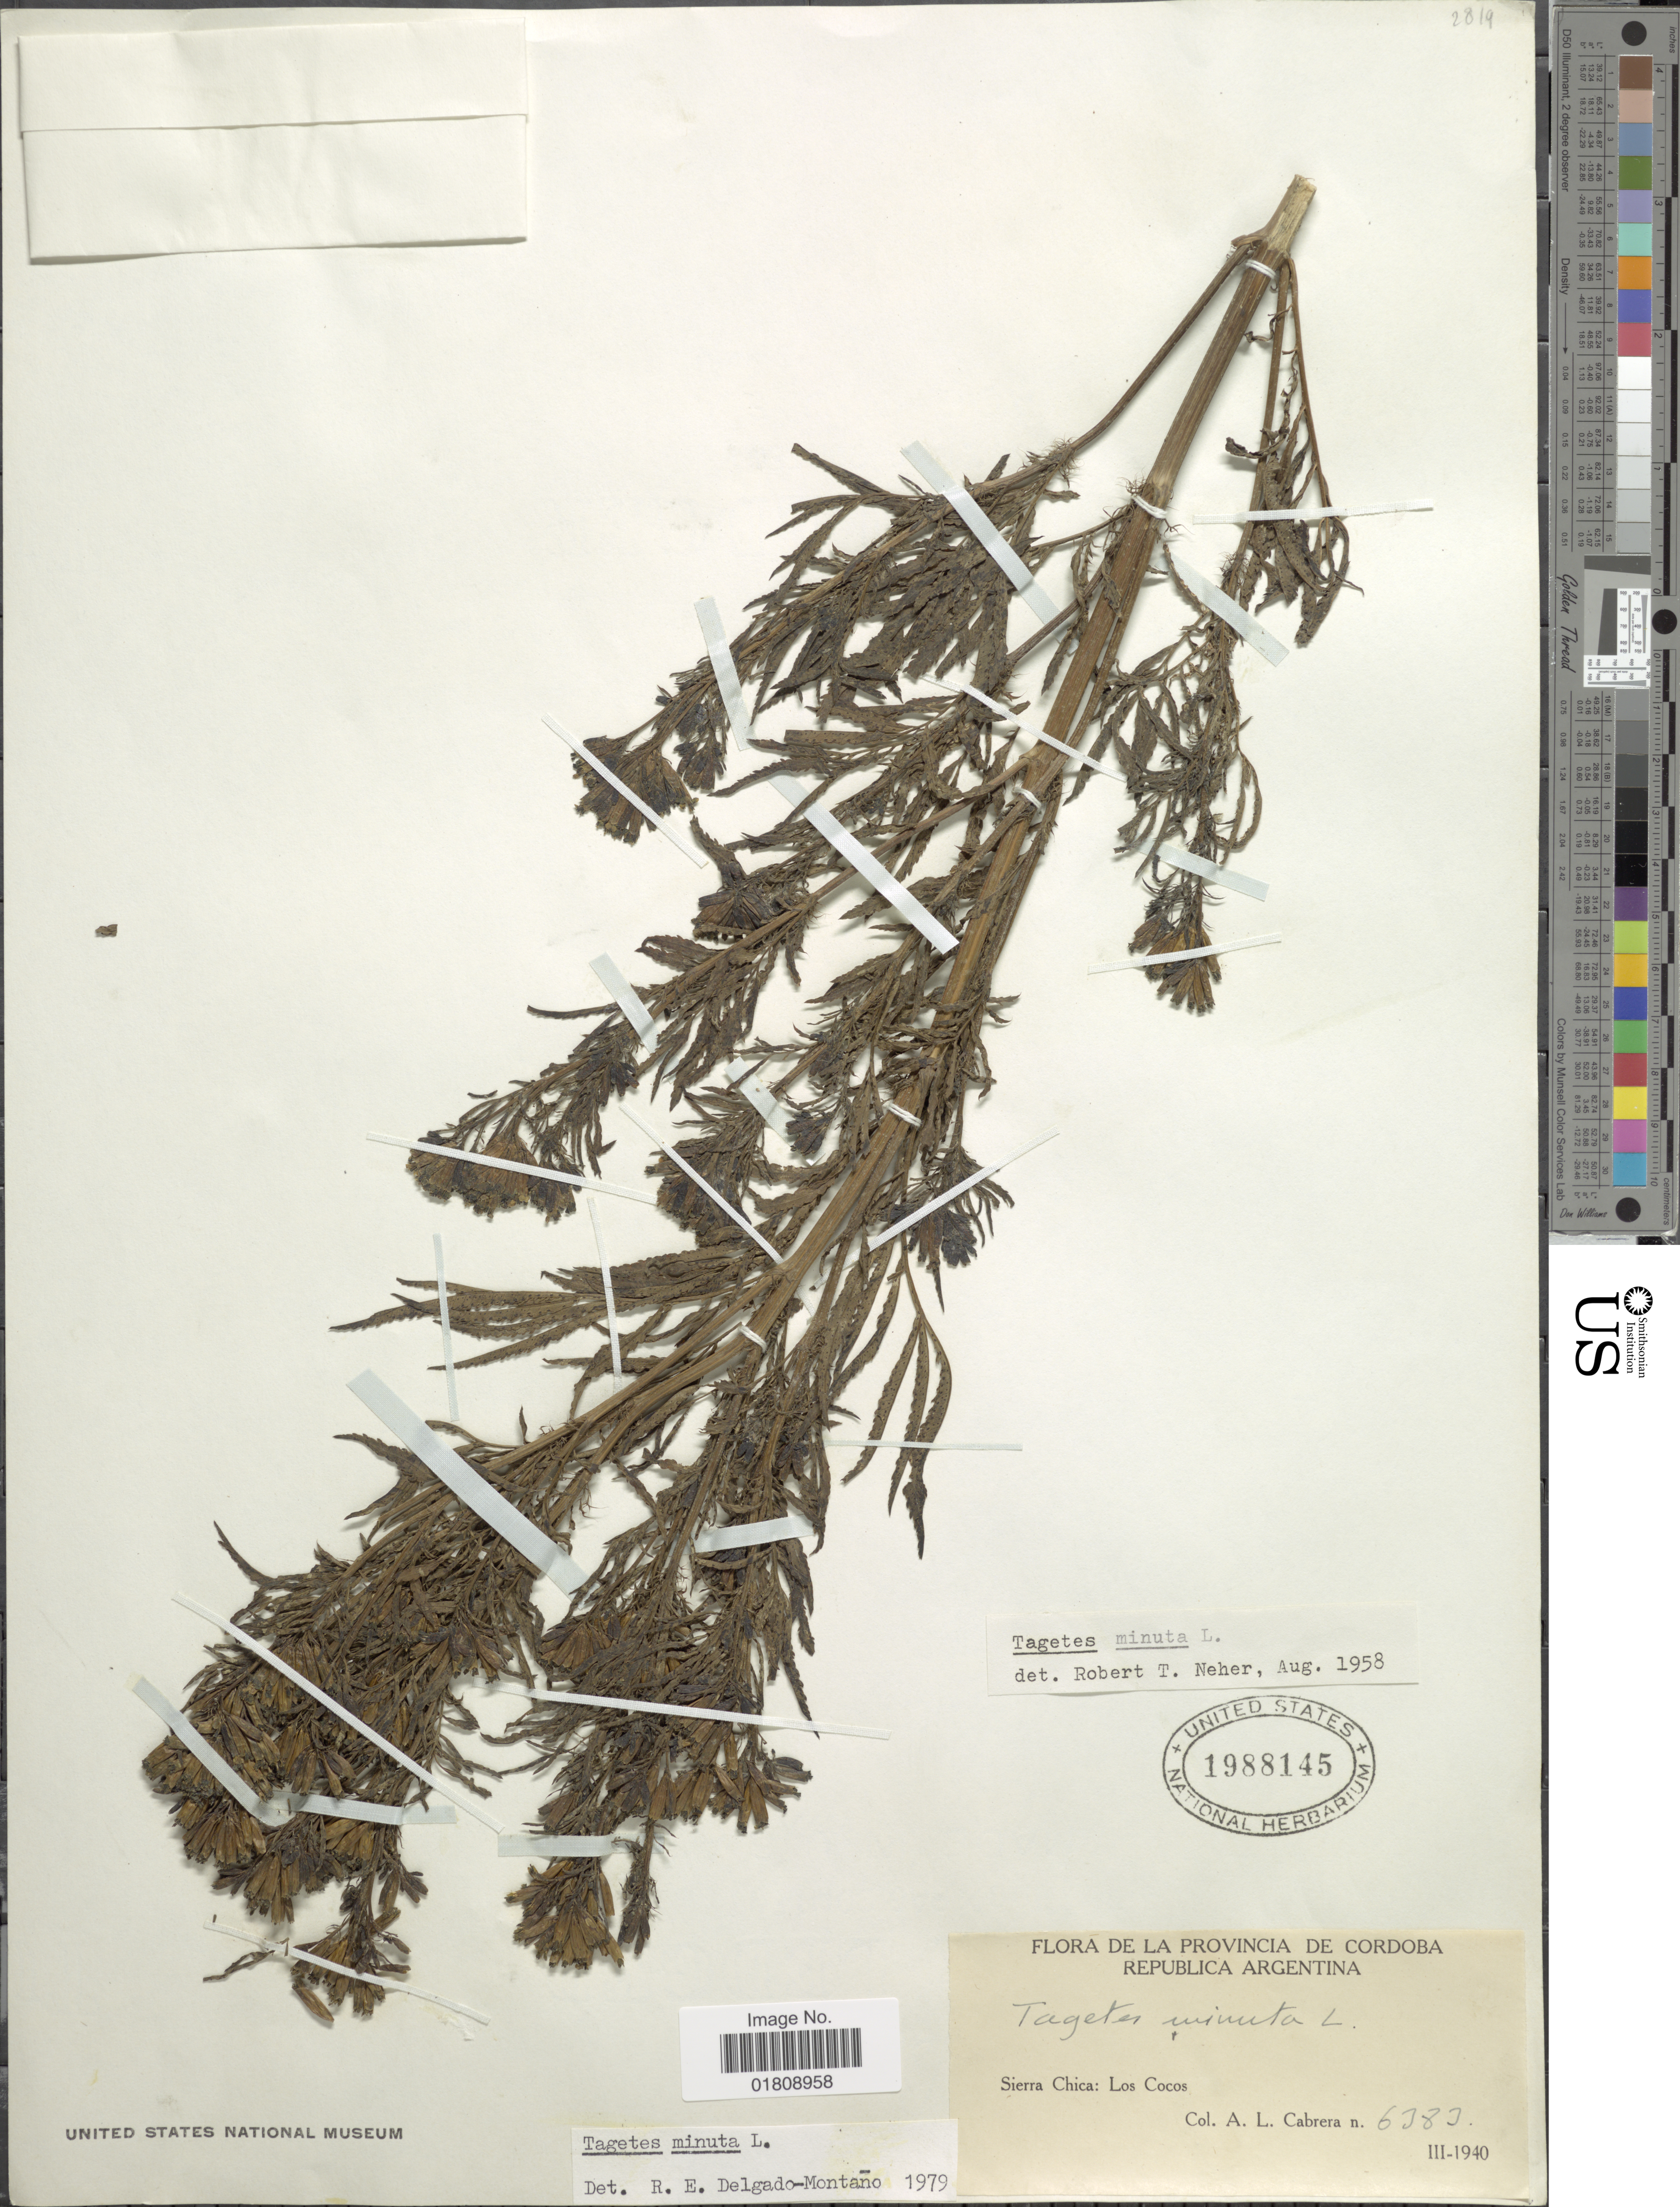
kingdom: Plantae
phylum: Tracheophyta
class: Magnoliopsida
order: Asterales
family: Asteraceae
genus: Tagetes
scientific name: Tagetes minuta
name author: L.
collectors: A. L. Cabrera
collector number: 6383*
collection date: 1940-03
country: Argentina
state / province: Cordoba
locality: Republica Argentina, Sierra Chica, Los Cocos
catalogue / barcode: US 1988145